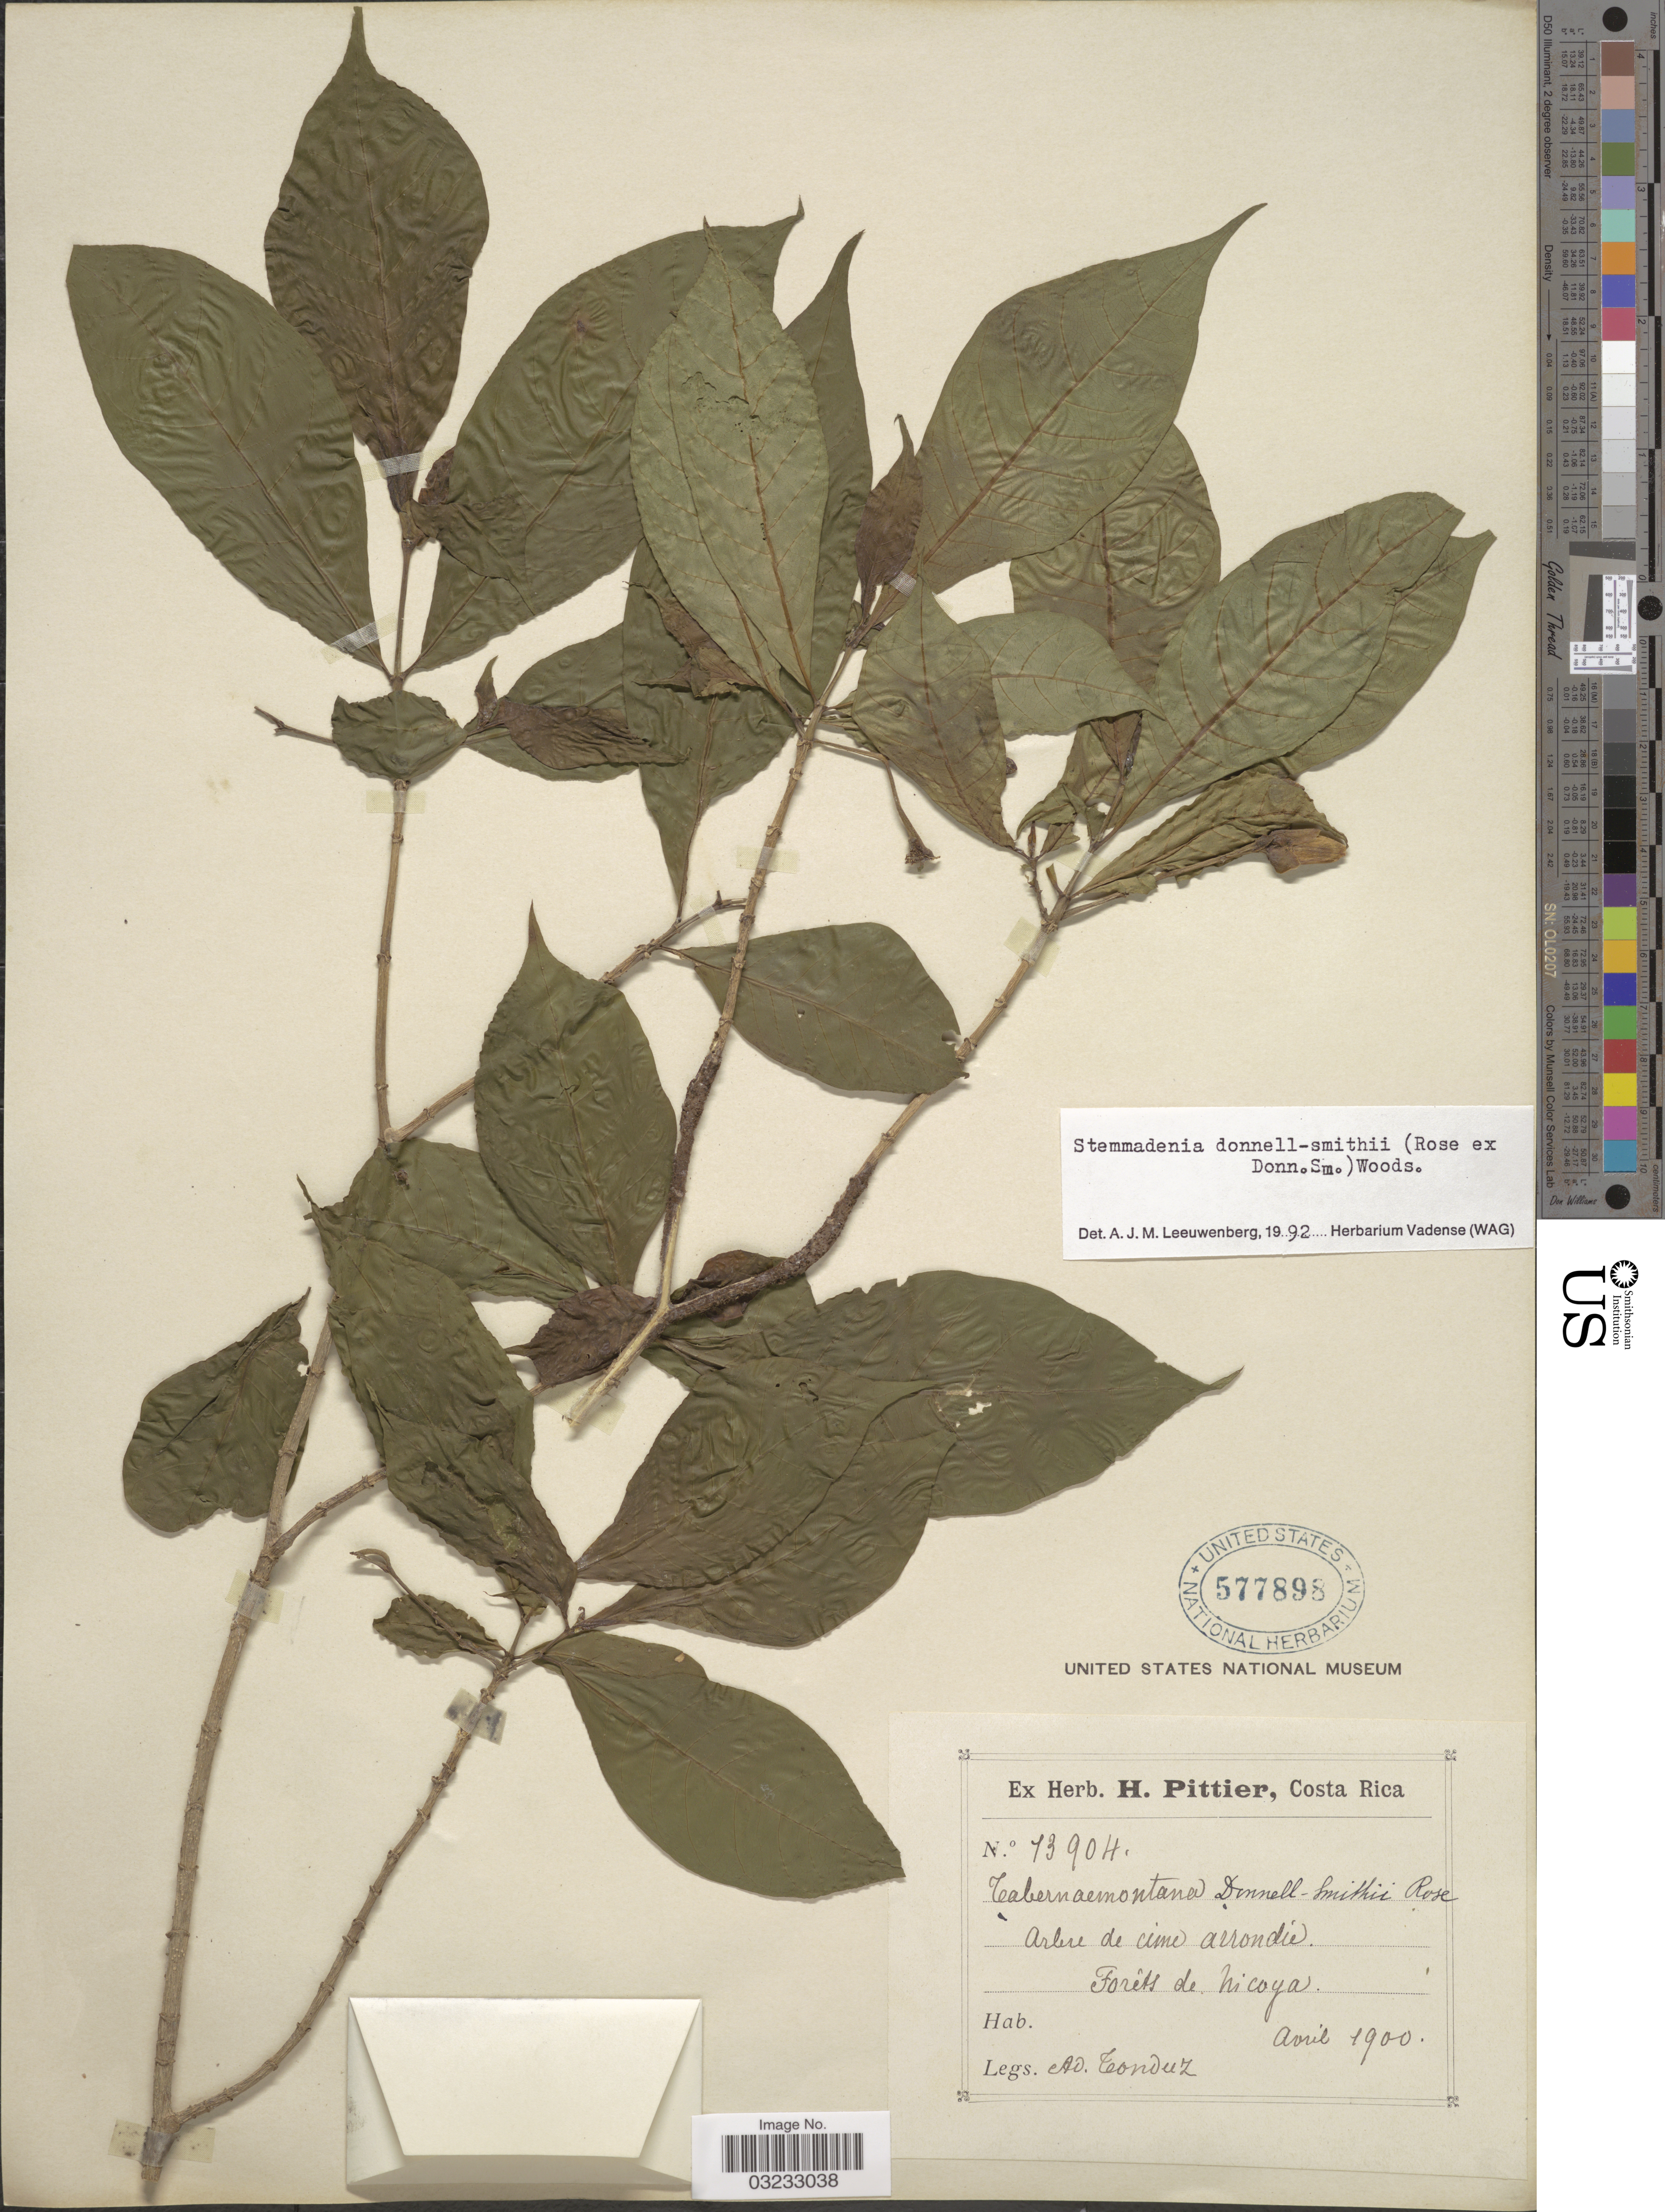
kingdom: Plantae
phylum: Tracheophyta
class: Magnoliopsida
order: Gentianales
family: Apocynaceae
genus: Stemmadenia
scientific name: Stemmadenia donnell-smithii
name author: (Rose ex Donn. Sm.) Woodson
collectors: A. Tonduz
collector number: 13904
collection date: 1900-04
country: Costa Rica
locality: Forêts de Nicoya.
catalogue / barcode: US 577898